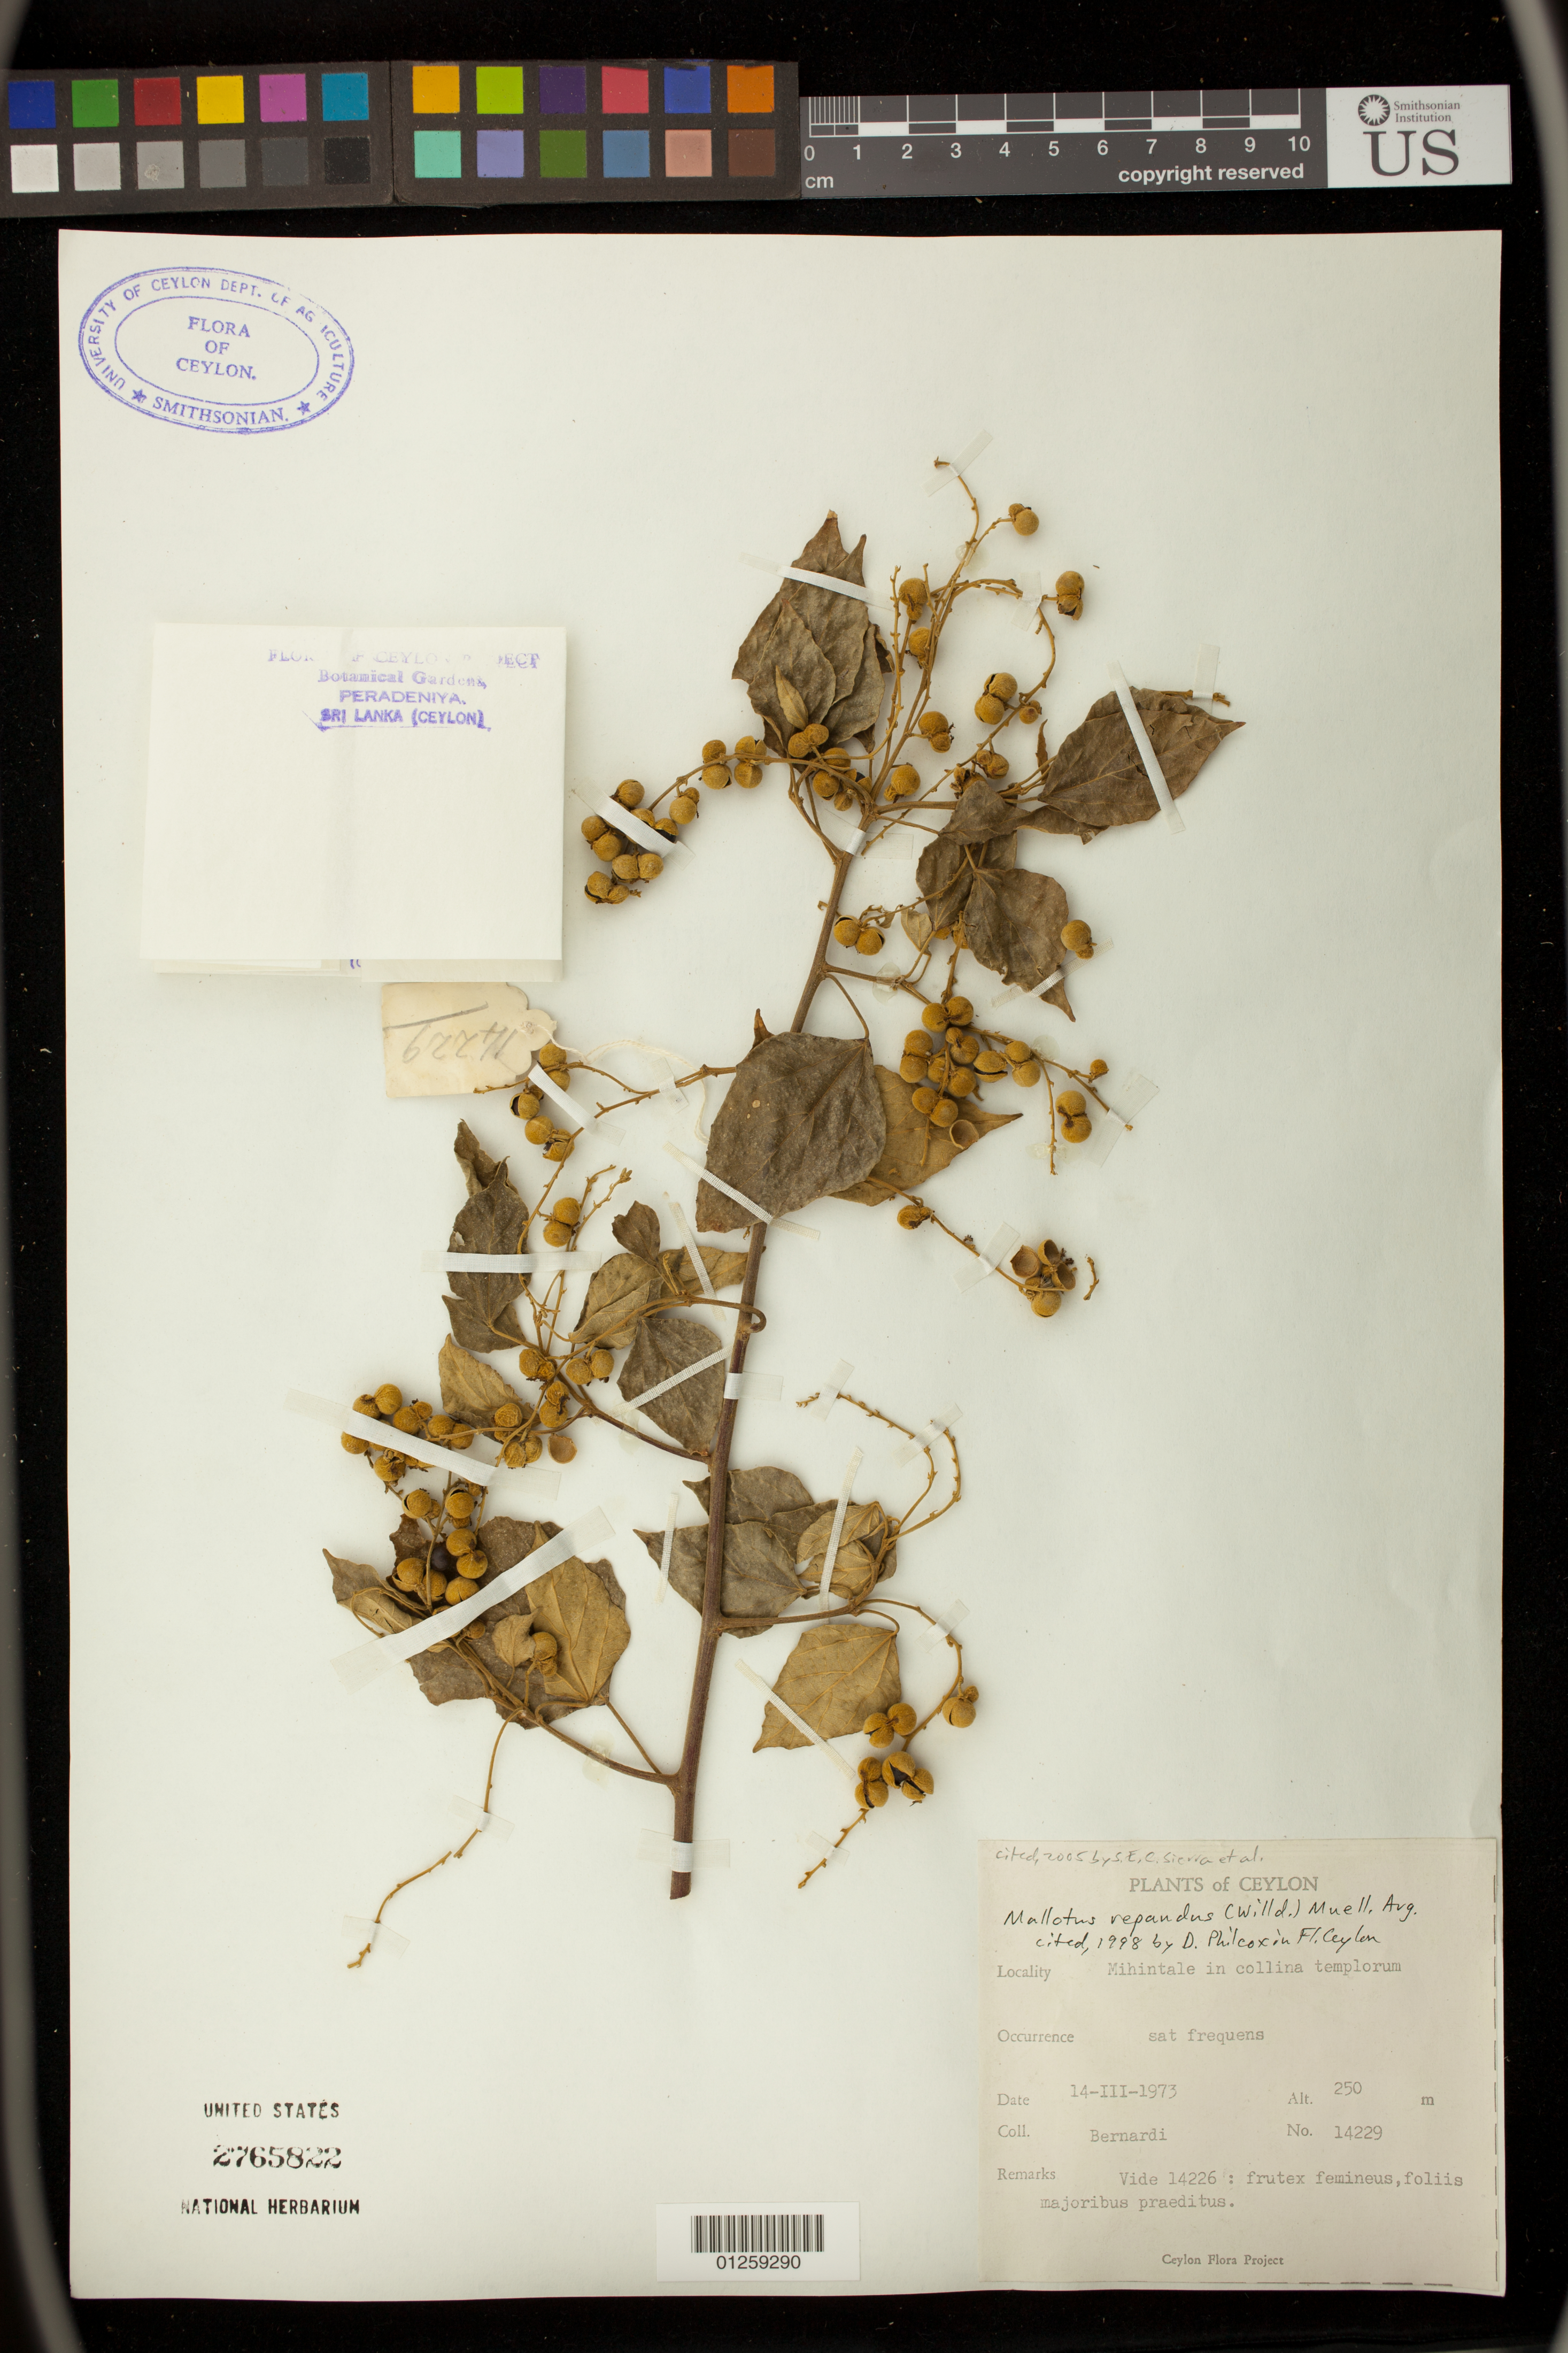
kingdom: Plantae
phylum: Tracheophyta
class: Magnoliopsida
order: Malpighiales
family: Euphorbiaceae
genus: Mallotus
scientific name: Mallotus repandus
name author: (Rottler) Müll. Arg.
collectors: Bernardi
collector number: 14229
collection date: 1973-03-14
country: Sri Lanka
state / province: North Central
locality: Mihintale in collina templorum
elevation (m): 250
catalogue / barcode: US 2765822